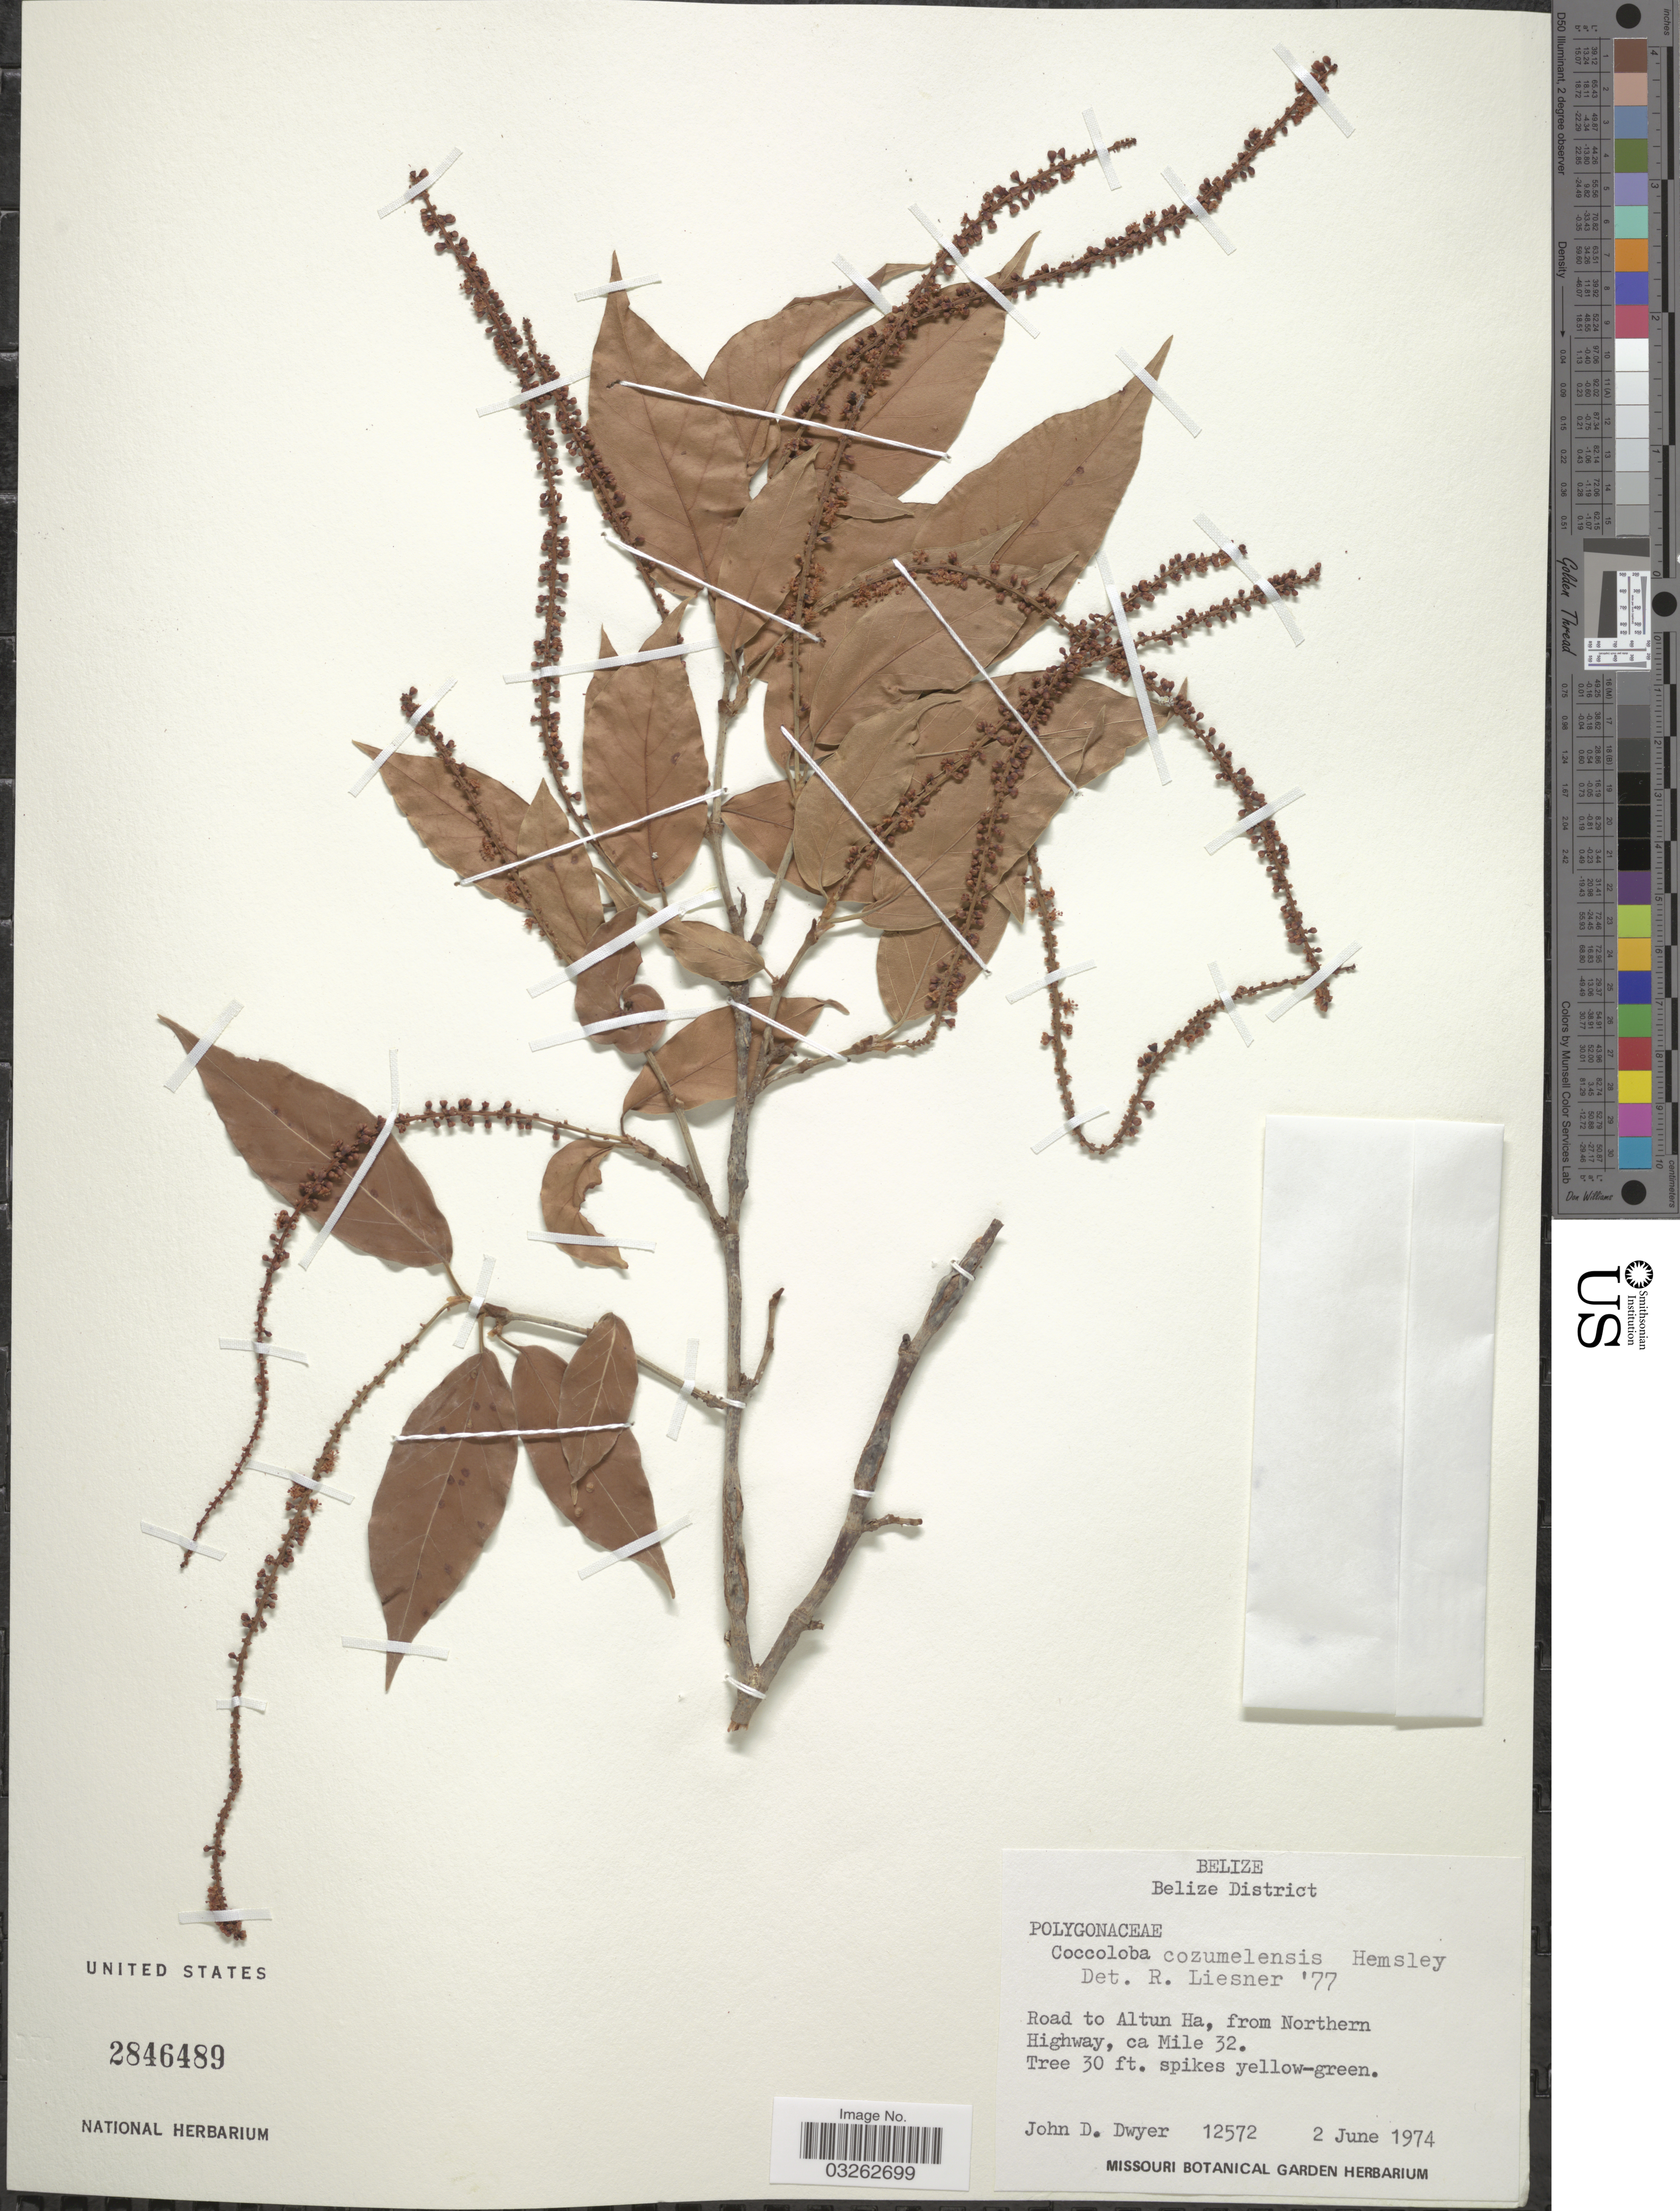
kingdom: Plantae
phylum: Tracheophyta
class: Magnoliopsida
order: Caryophyllales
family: Polygonaceae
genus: Coccoloba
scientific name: Coccoloba cozumelensis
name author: Hemsl.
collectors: J. D. Dwyer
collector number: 12572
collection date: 1974-06-02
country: Belize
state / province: Belize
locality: Belize District. Road to Altun Ha, from Northern Highway, ca Mile 32.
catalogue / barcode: US 2846489